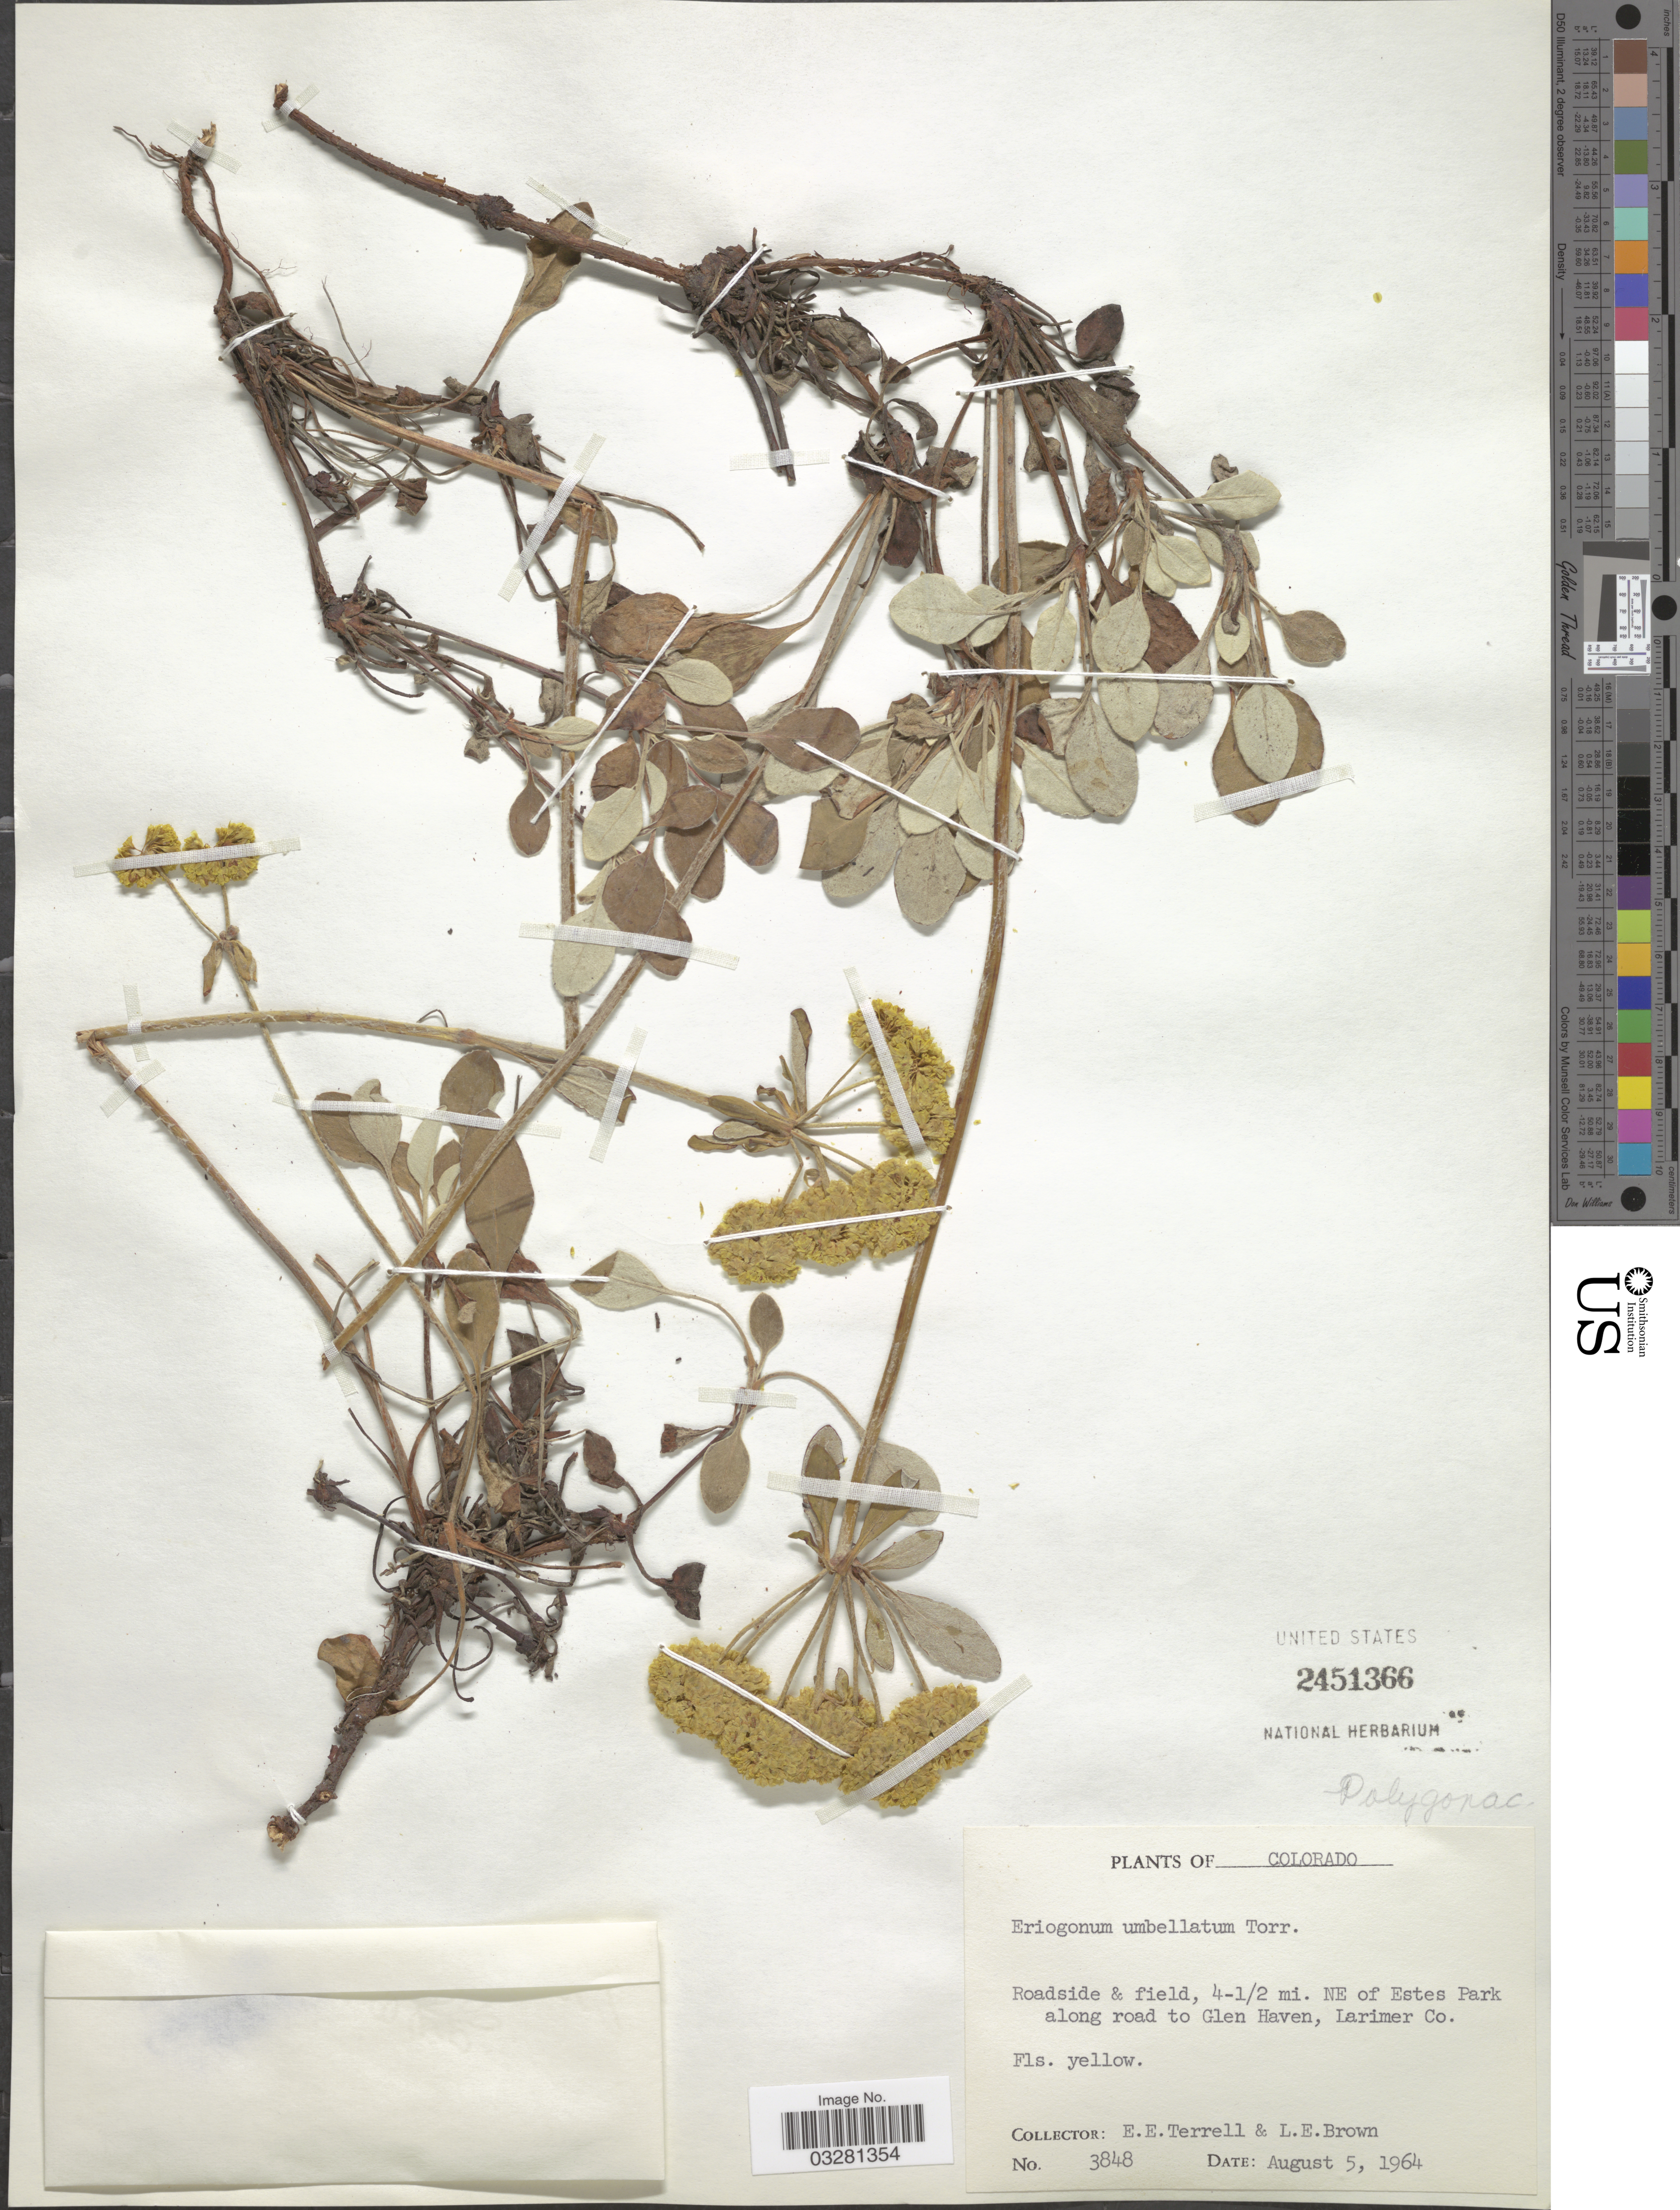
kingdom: Plantae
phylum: Tracheophyta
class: Magnoliopsida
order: Caryophyllales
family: Polygonaceae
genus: Eriogonum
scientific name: Eriogonum umbellatum var. umbellatum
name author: Torr.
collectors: E. E. Terrell & L. E. Brown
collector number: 3848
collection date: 1964-08-05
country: United States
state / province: Colorado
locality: Roadside & field, 4-1/2 mi. NE of Estes Park along road to Glen Haven, Larimer Co.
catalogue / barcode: US 2451366